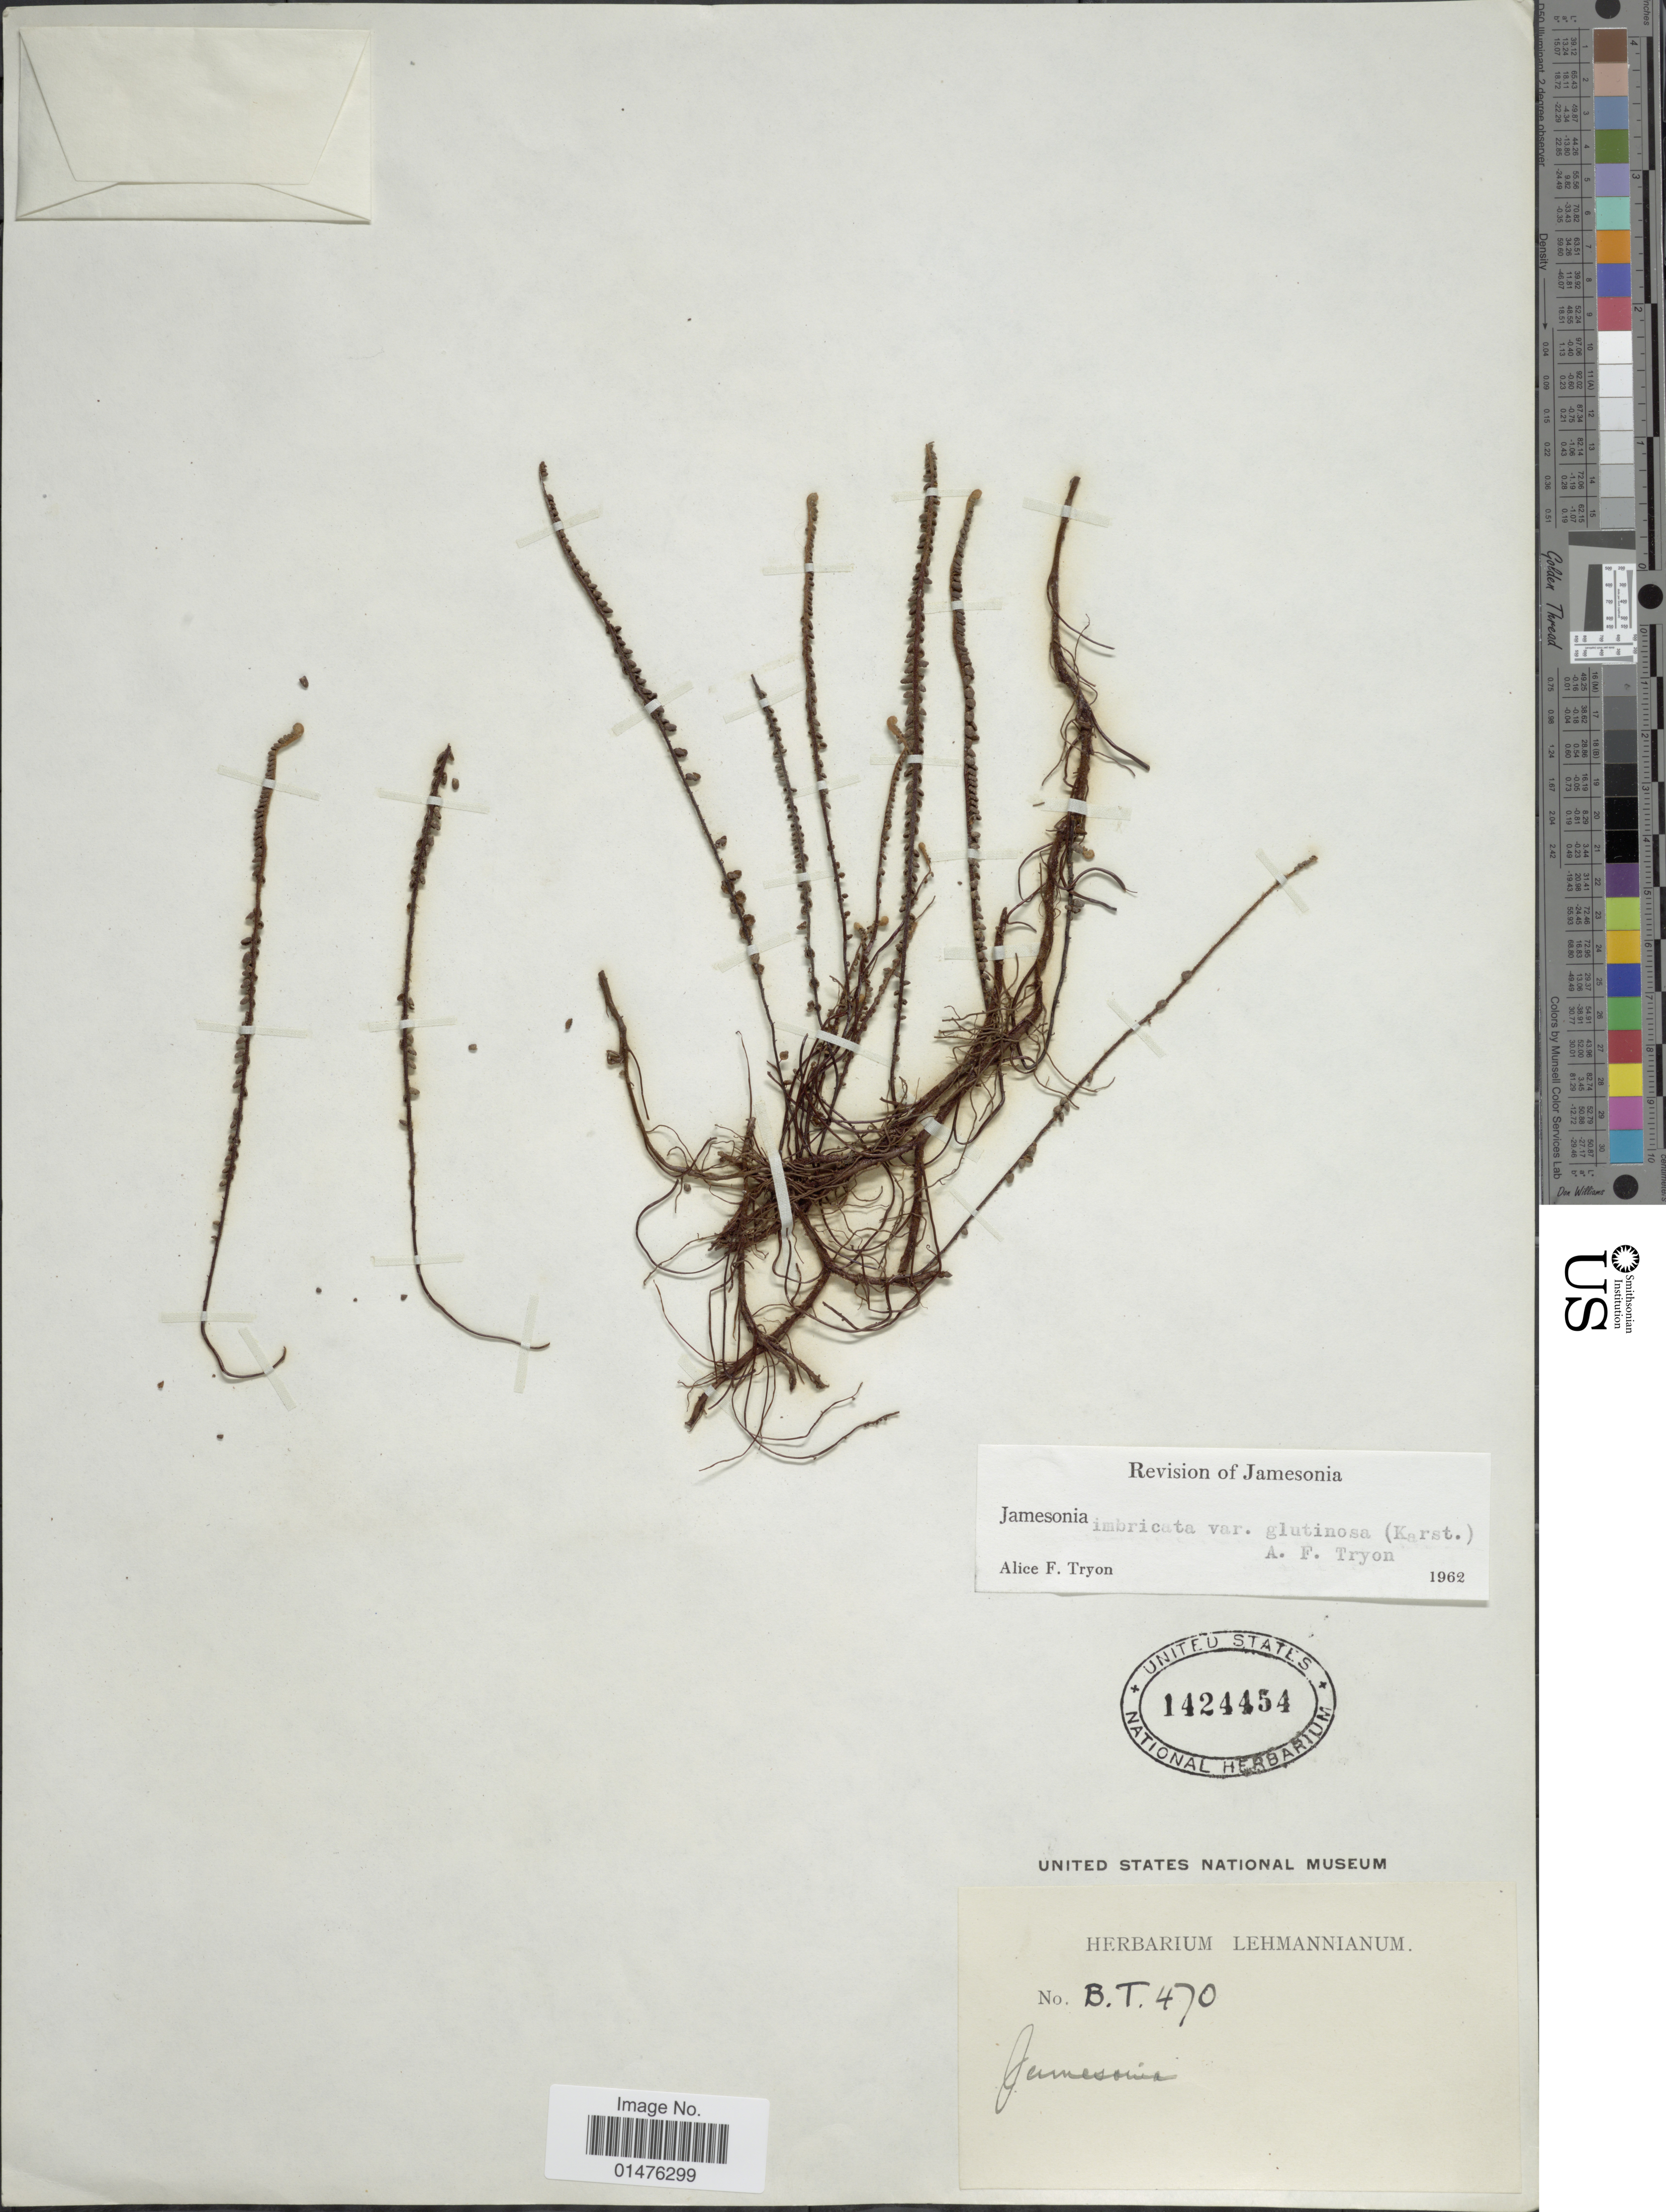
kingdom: Plantae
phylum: Tracheophyta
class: Polypodiopsida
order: Polypodiales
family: Pteridaceae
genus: Jamesonia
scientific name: Jamesonia imbricata var. glutinosa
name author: (H. Karst.) A.F. Tryon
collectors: ex herb. Lehmannianum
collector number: B.T. 470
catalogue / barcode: US 1424454